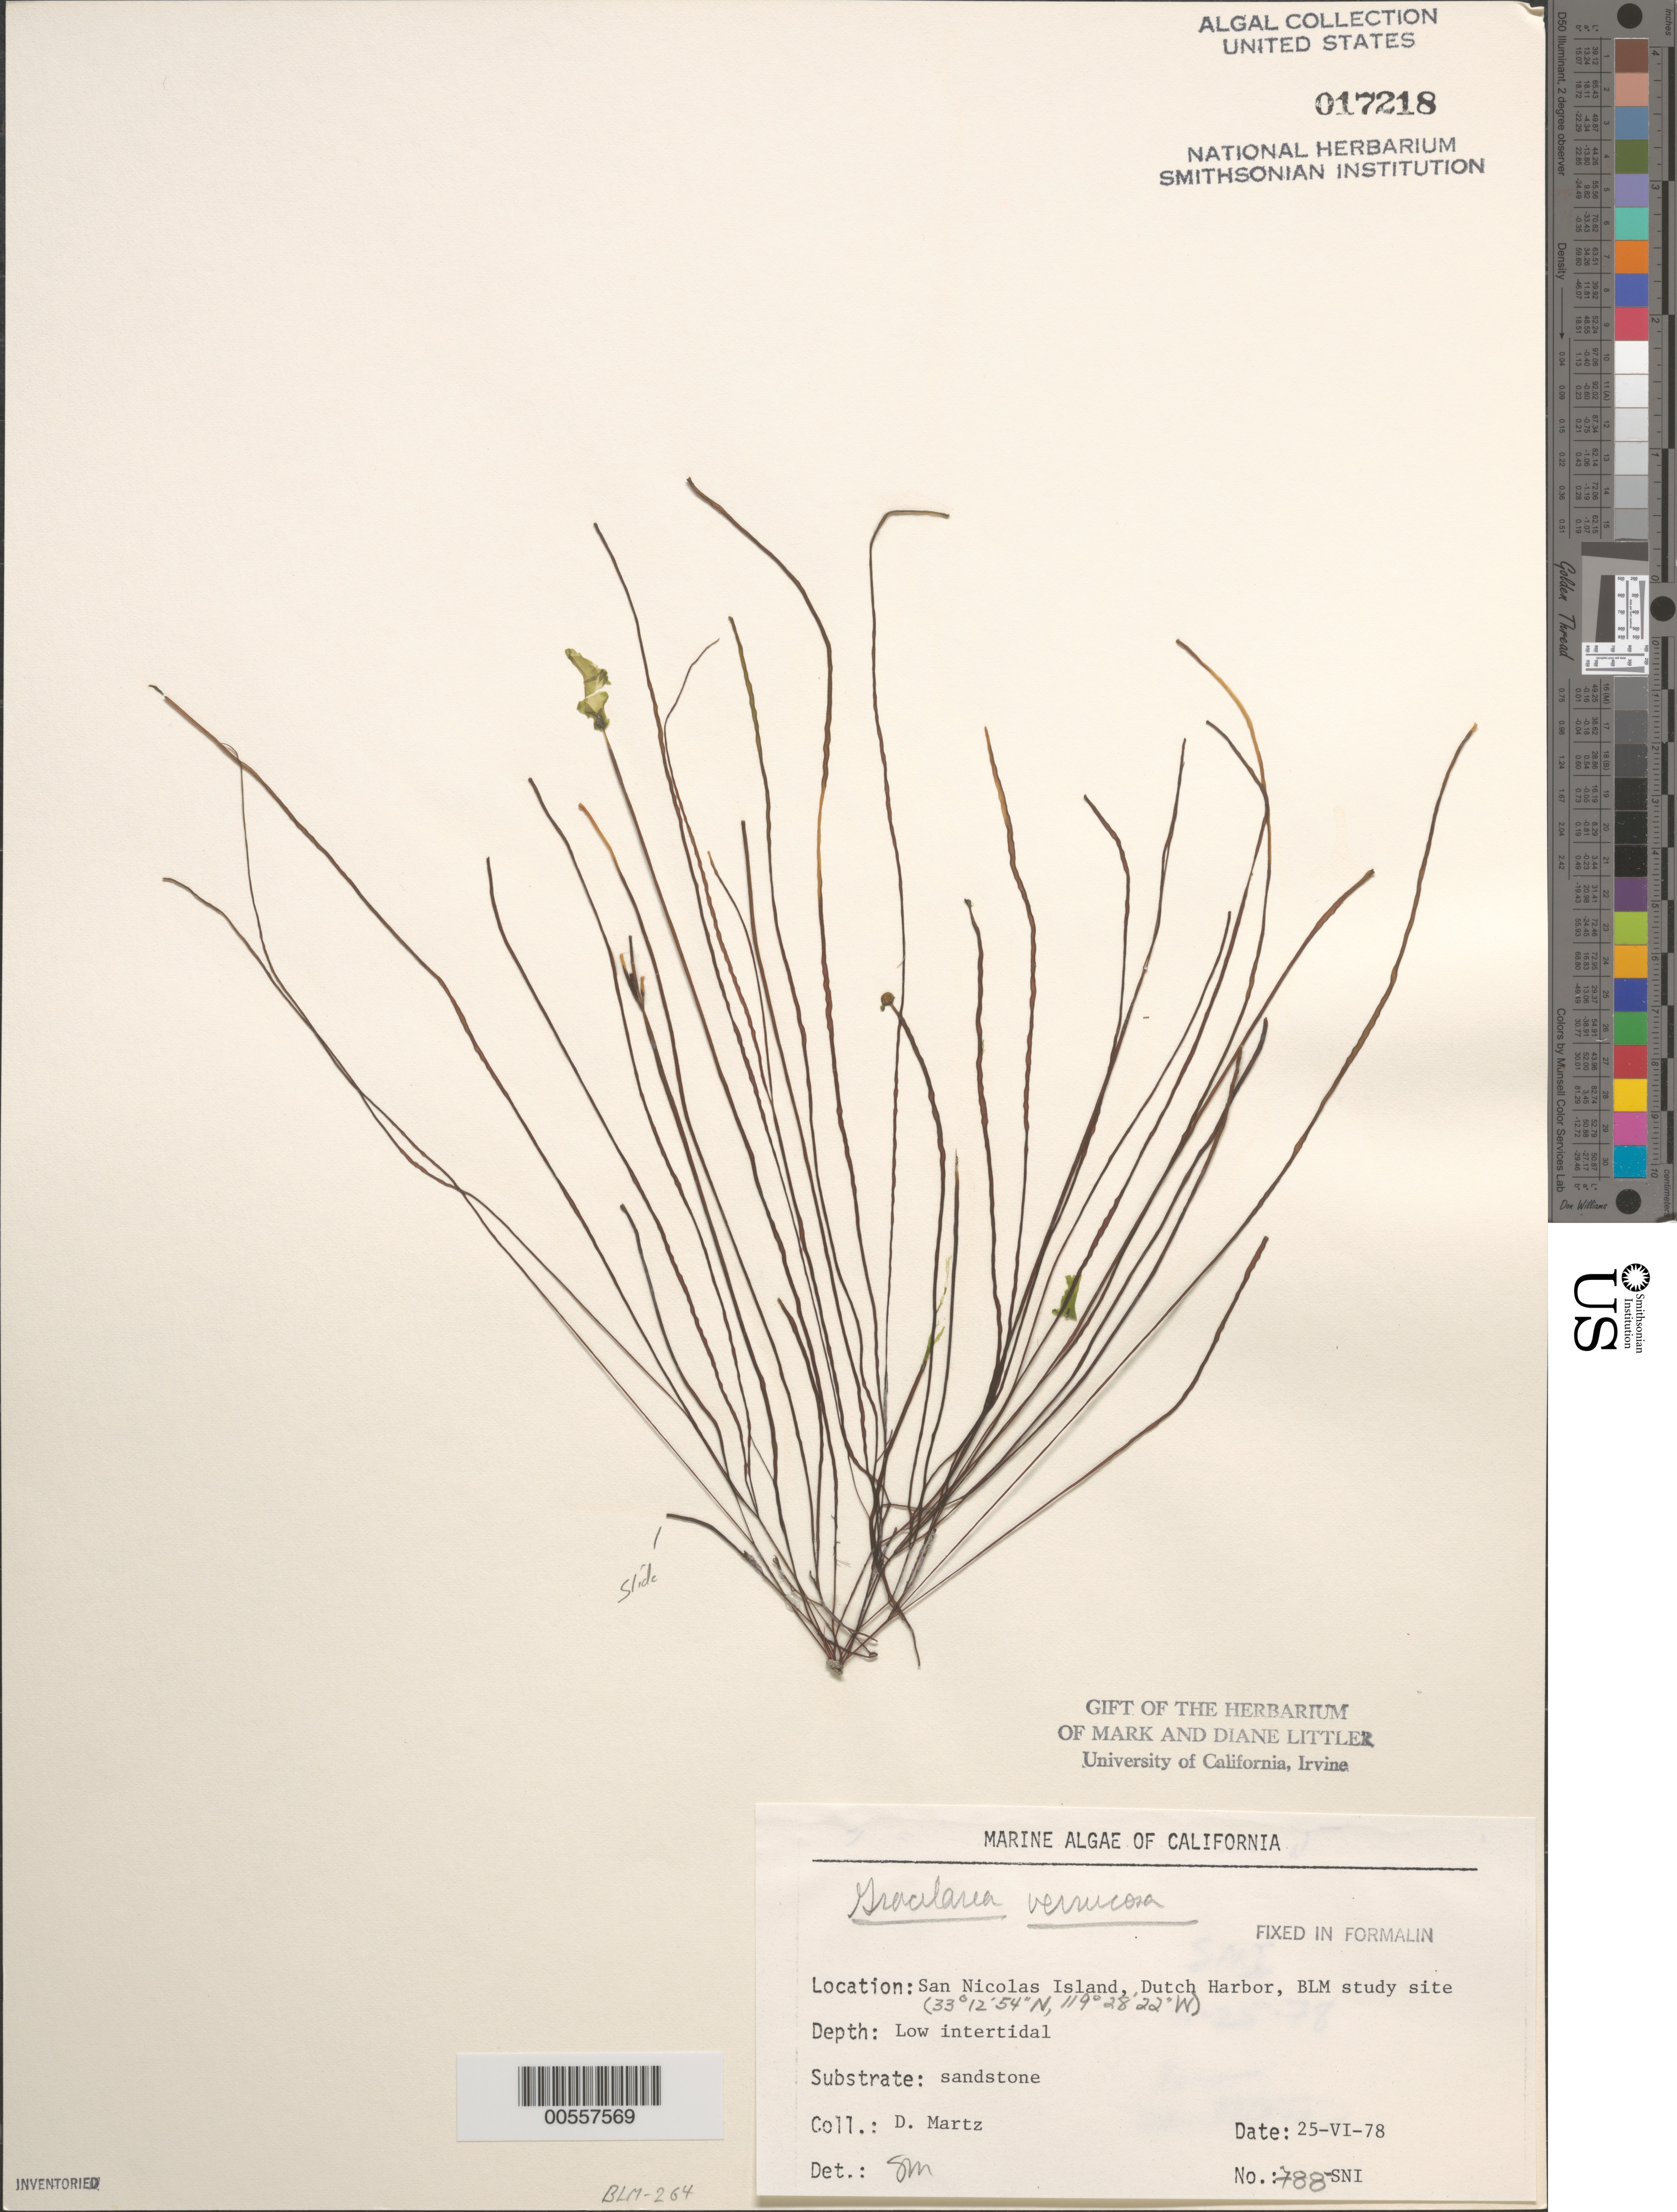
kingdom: Plantae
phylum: Rhodophyta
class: Florideophyceae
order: Gracilariales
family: Gracilariaceae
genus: Gracilariopsis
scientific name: Gracilariopsis longissima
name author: (S.G. Gmel.) Steentoft et al.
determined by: Algae name updating Project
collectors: D. Martz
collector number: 788-sni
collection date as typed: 25 Jun 1978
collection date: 1978-06-25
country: United States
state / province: California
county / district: Ventura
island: San Nicolas Island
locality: Dutch Harbor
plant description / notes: BLM-SOCALBIGHT Rocky Intertidal Survey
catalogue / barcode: US 17218